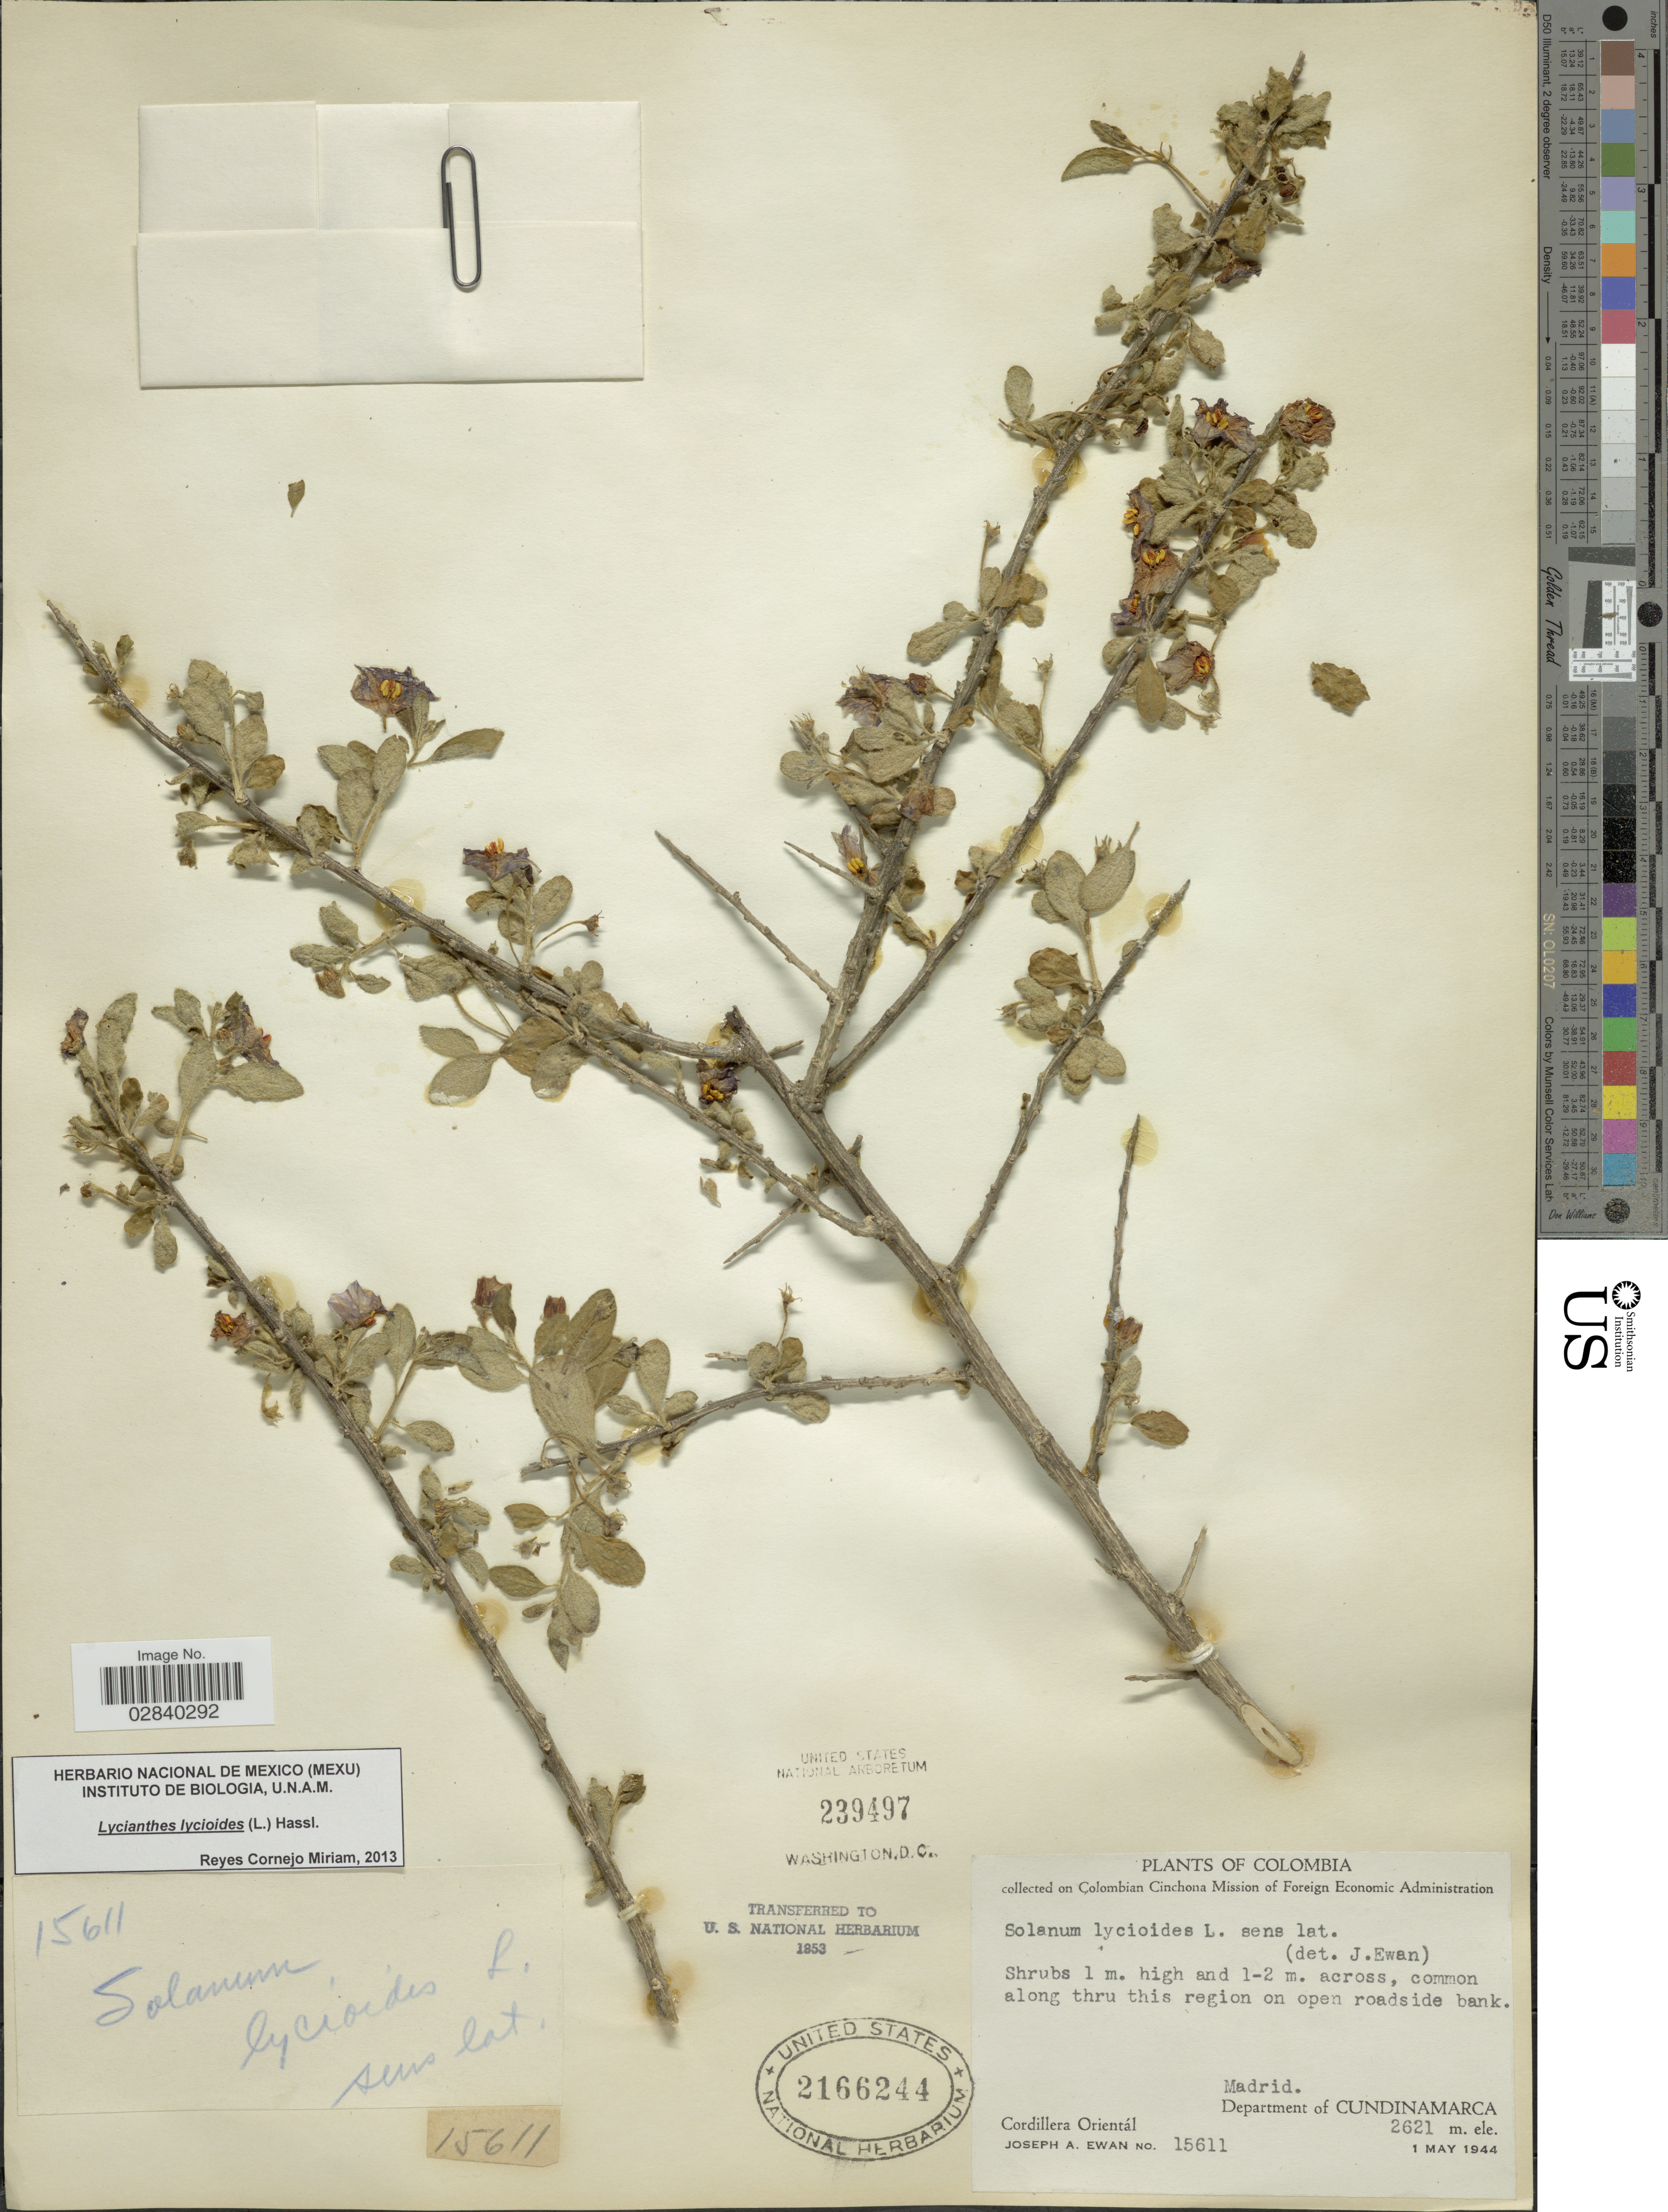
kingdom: Plantae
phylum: Tracheophyta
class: Magnoliopsida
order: Solanales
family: Solanaceae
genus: Lycianthes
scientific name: Lycianthes lycioides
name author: (L.) Hassl.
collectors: J. A. Ewan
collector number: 15611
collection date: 1944-05-01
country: Colombia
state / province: Cundinamarca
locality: Madrid. Department of Cundinamarca.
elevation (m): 2621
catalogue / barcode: US 2166244